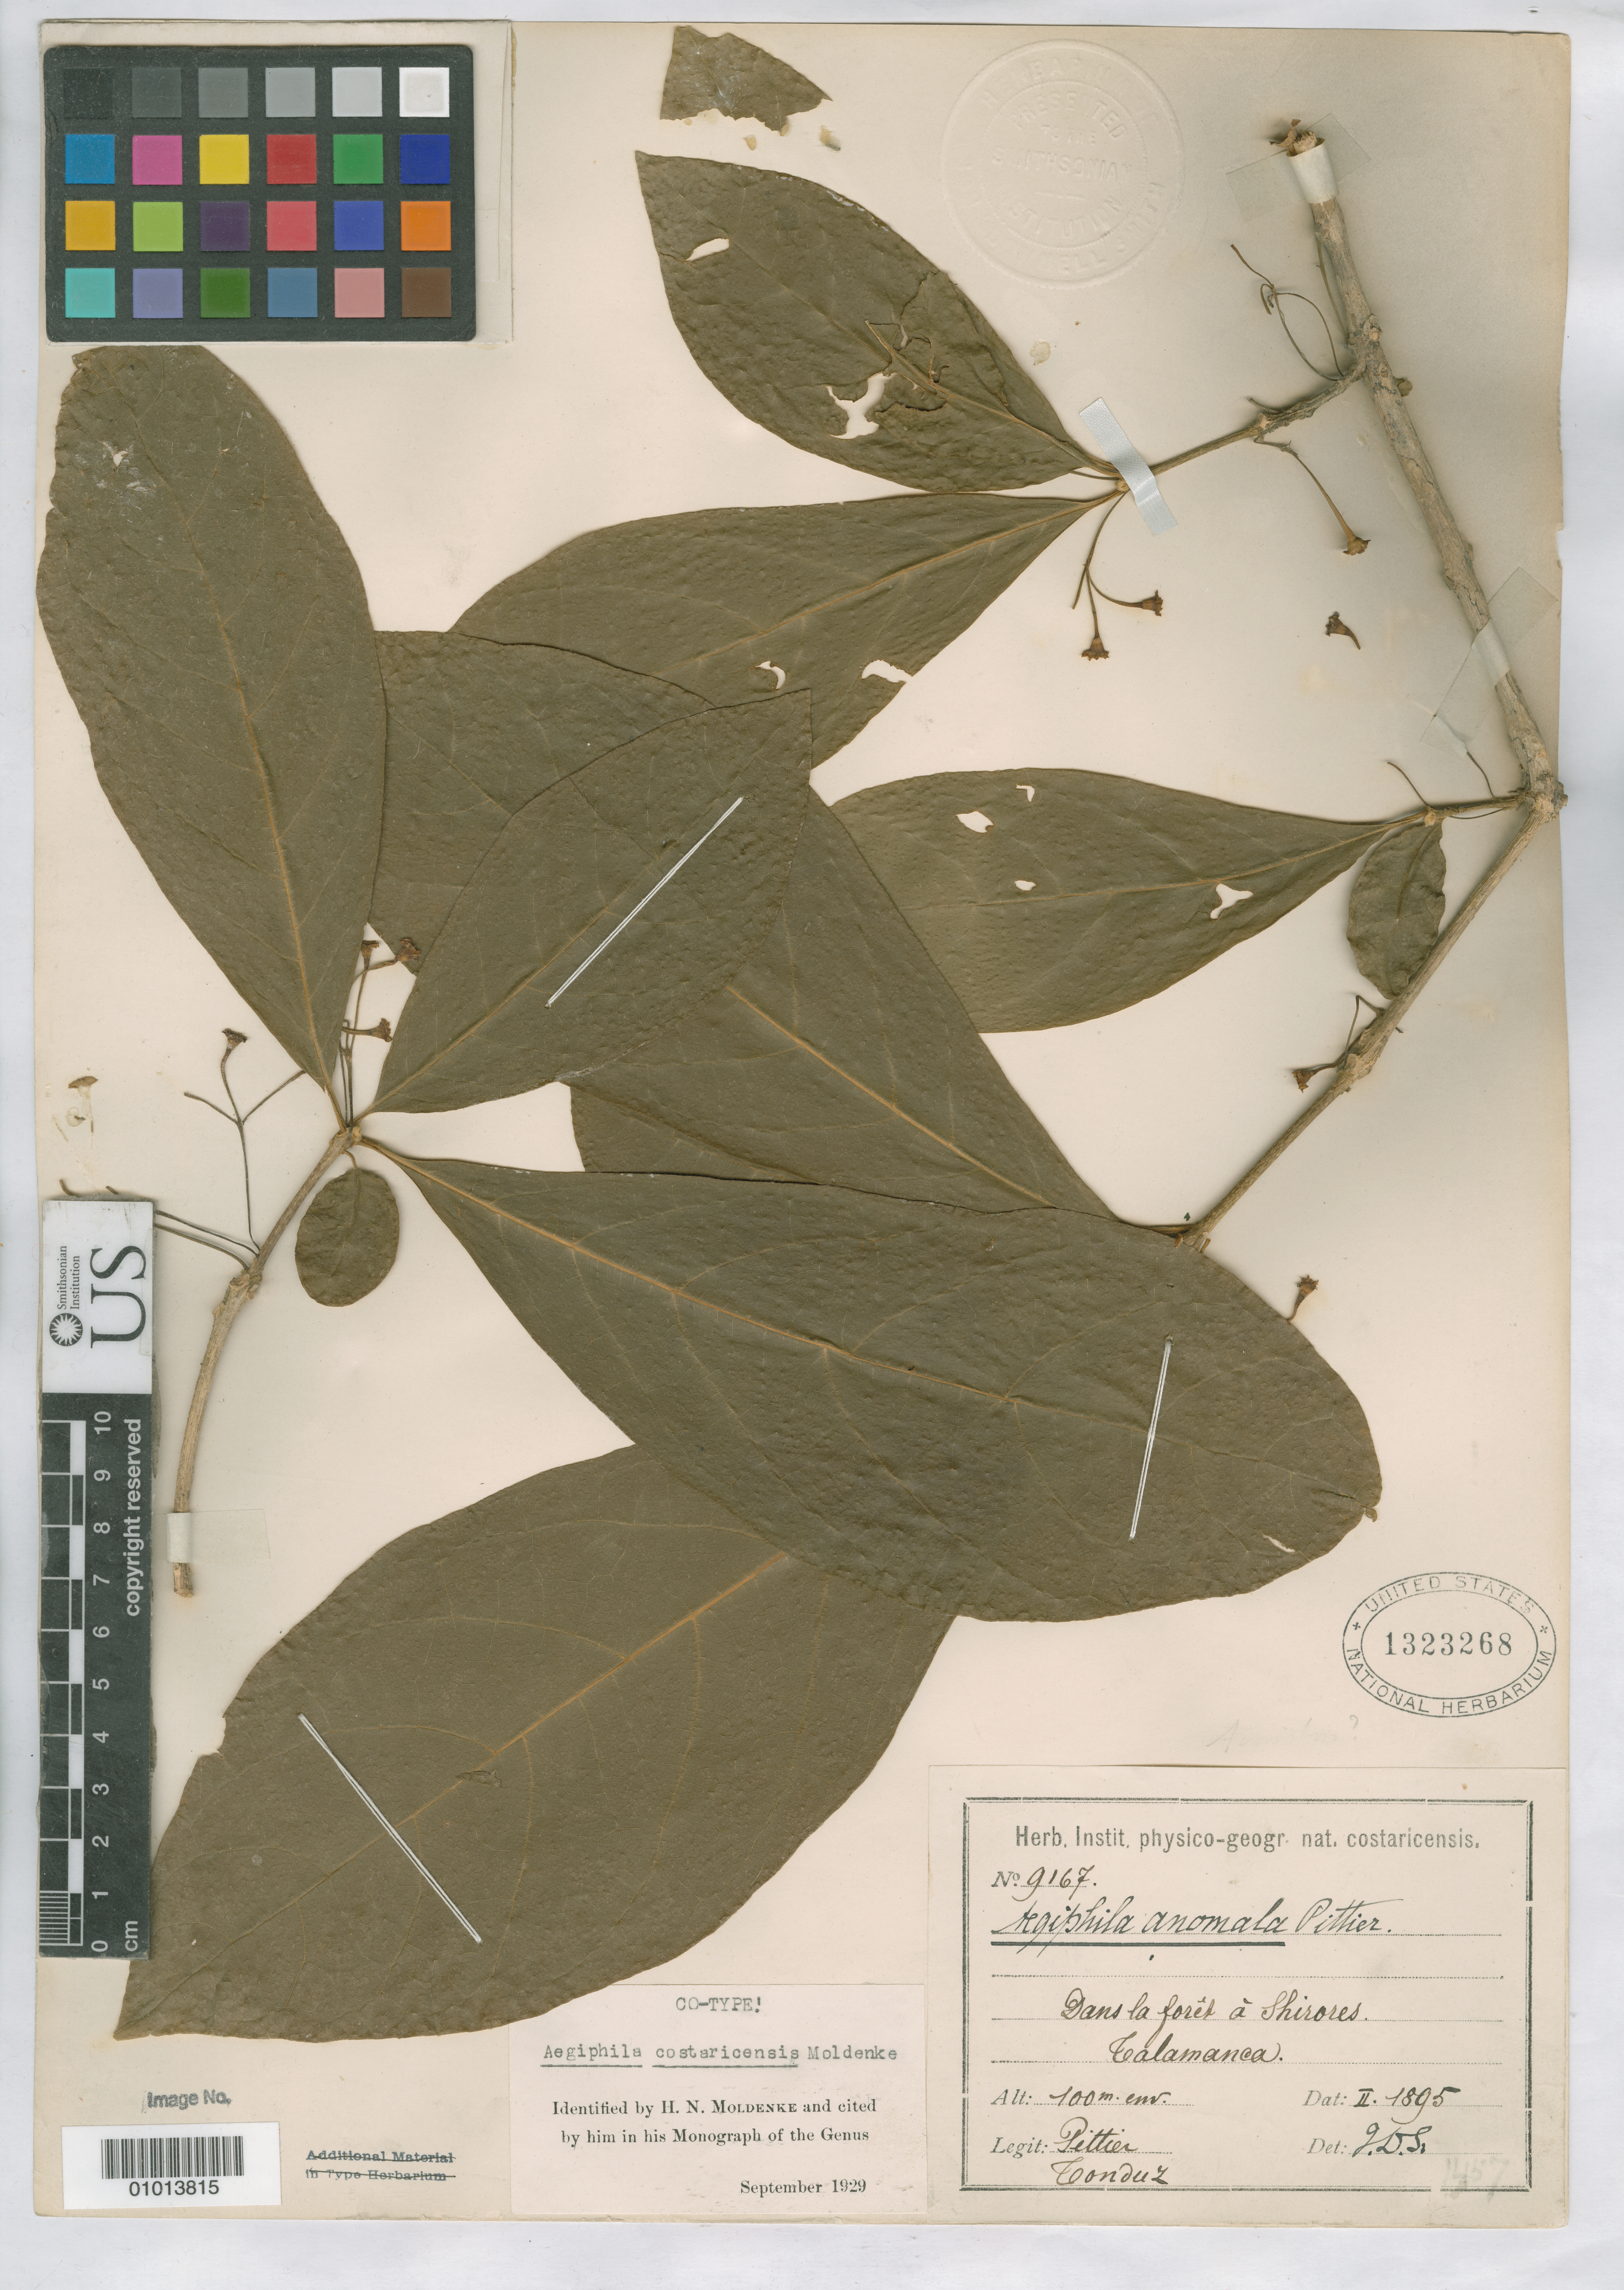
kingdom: Plantae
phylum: Tracheophyta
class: Magnoliopsida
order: Lamiales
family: Lamiaceae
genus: Aegiphila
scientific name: Aegiphila costaricensis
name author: Moldenke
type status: Isotype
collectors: A. Tonduz & H. F. Pittier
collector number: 9167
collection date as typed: Feb 1895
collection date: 1895-02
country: Costa Rica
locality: Talamanca.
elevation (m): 100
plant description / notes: Specimen ex John Donnell Smith herbarium.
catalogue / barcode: US 1323268